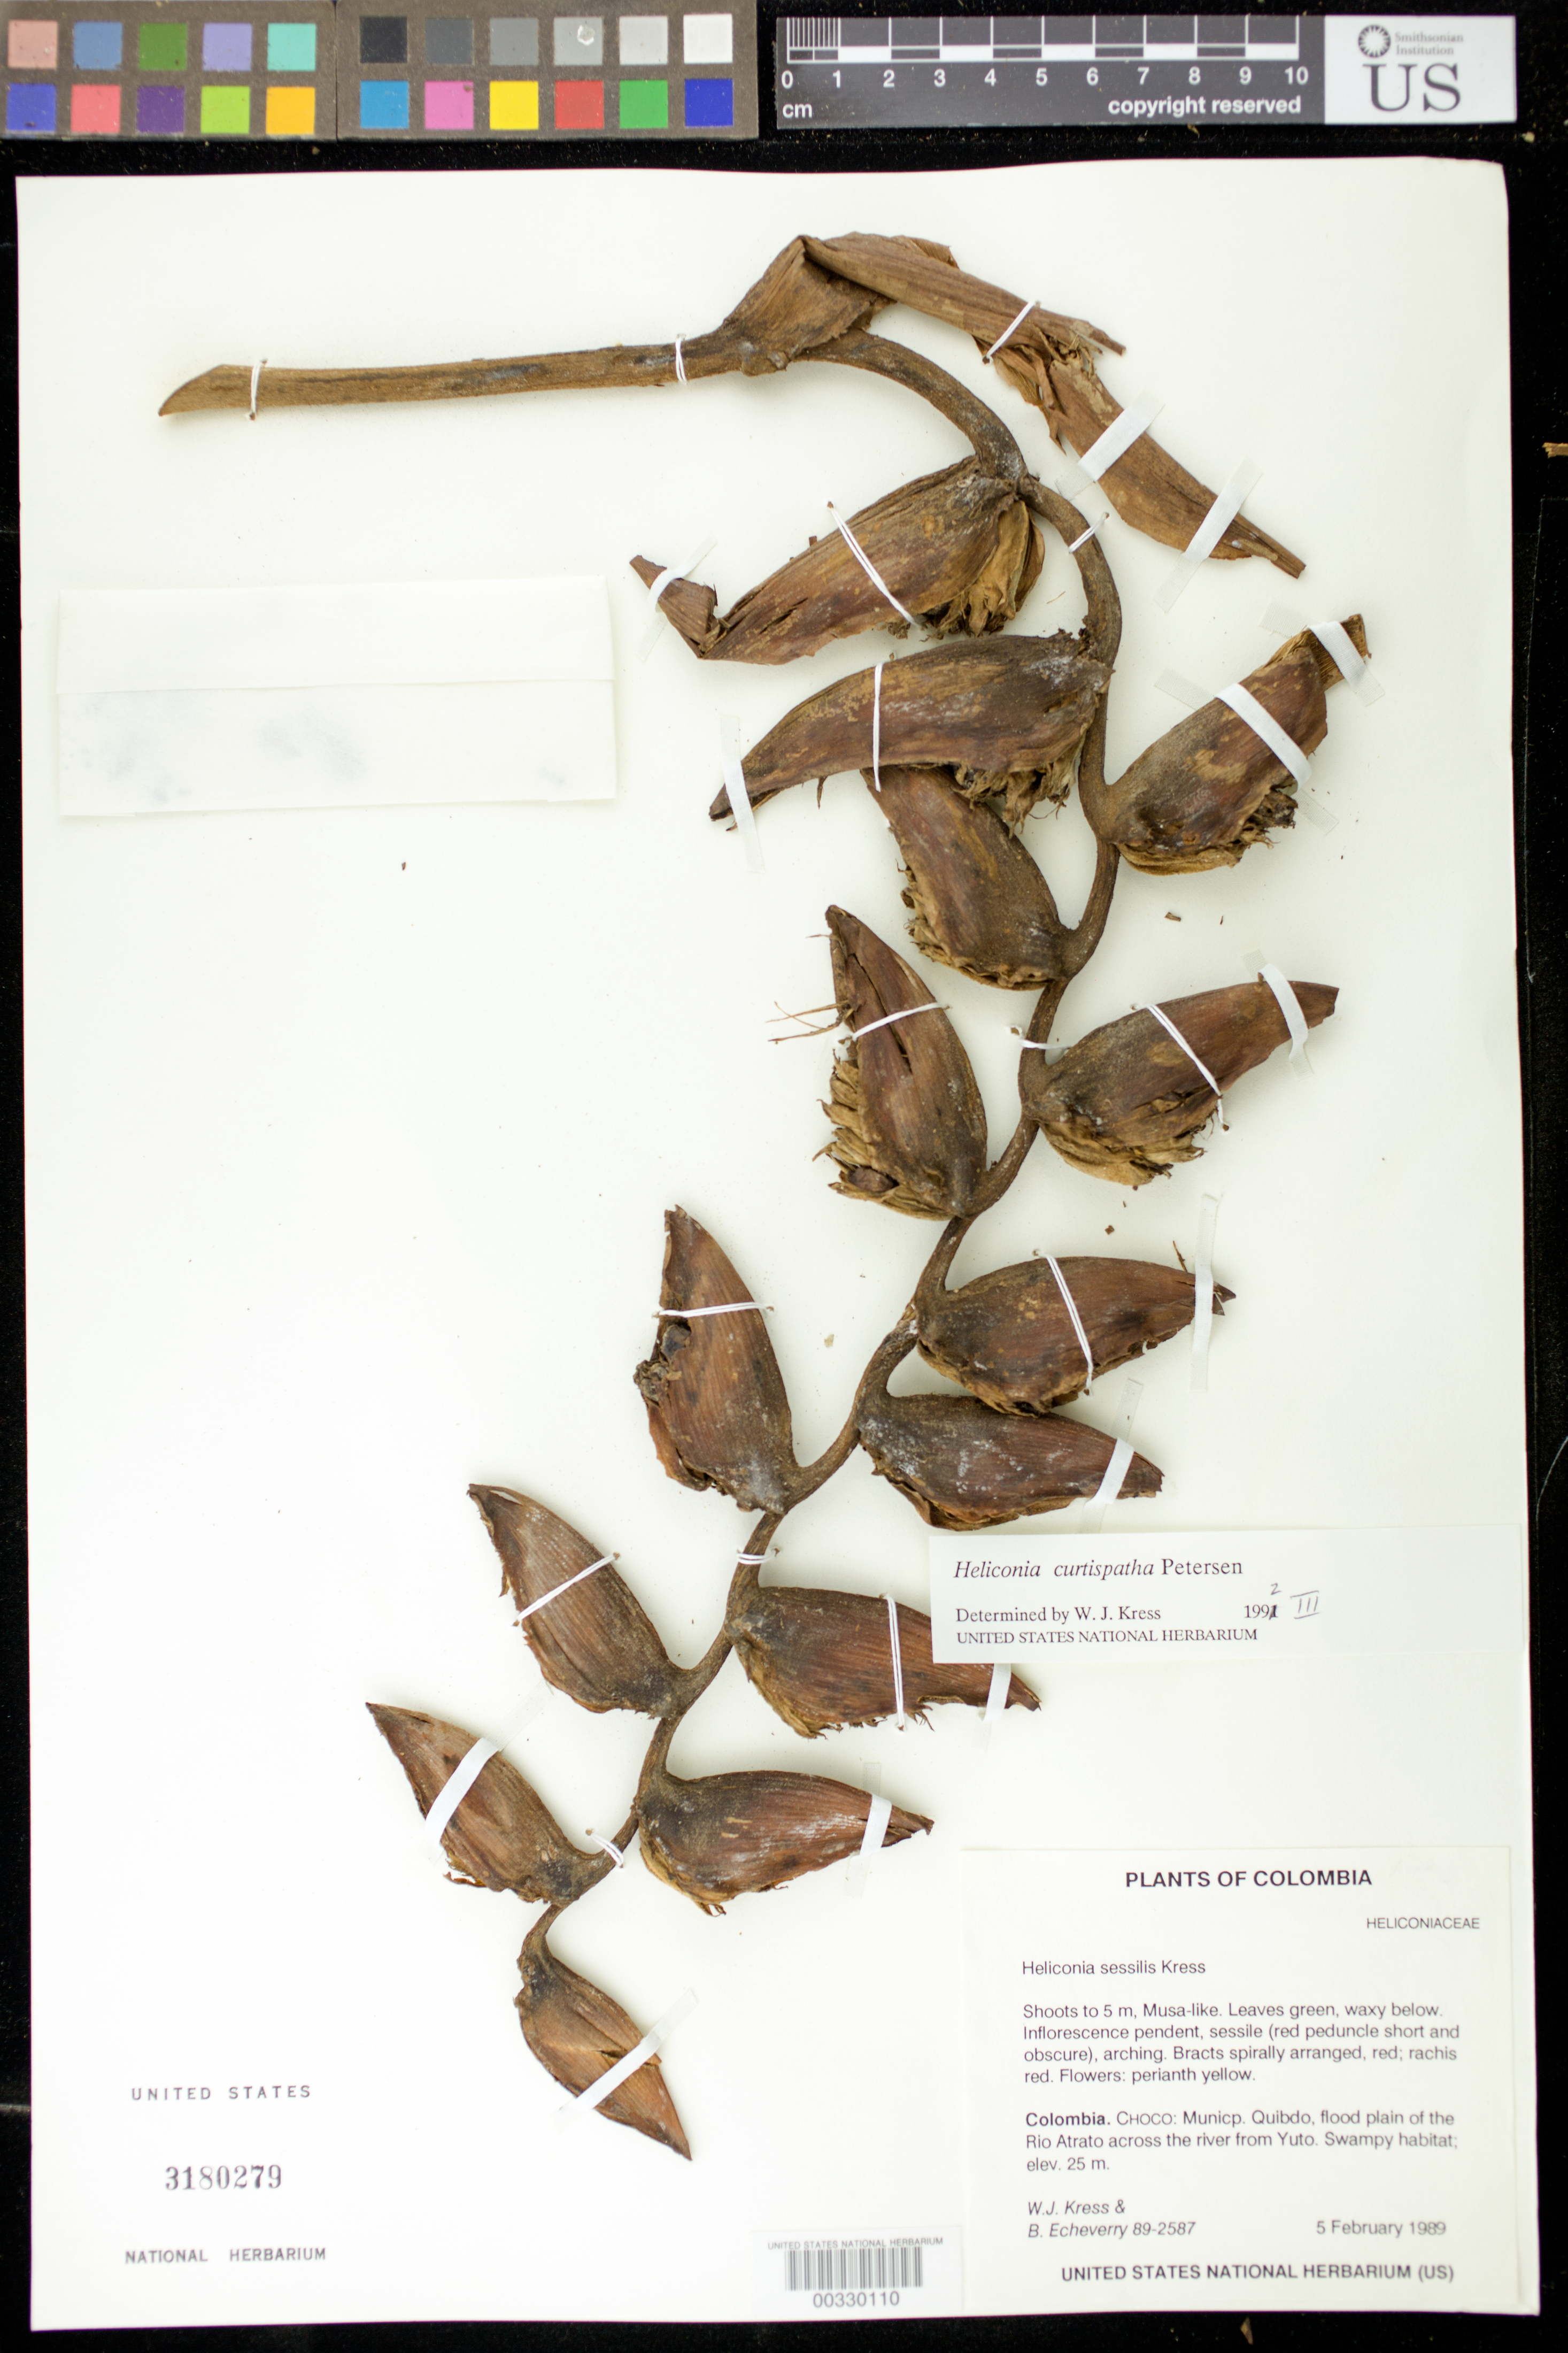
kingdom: Plantae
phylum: Tracheophyta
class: Liliopsida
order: Zingiberales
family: Heliconiaceae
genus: Heliconia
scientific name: Heliconia curtispatha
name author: Petersen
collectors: W. J. Kress & B. Echeverry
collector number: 89-2587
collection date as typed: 05 Feb 1989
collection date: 1989-02-05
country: Colombia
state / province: Chocó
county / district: Quibdó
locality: Mun of Quibdo, flood plain of Rio Atrato across the River from Yuto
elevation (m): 25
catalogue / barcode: US 3180279